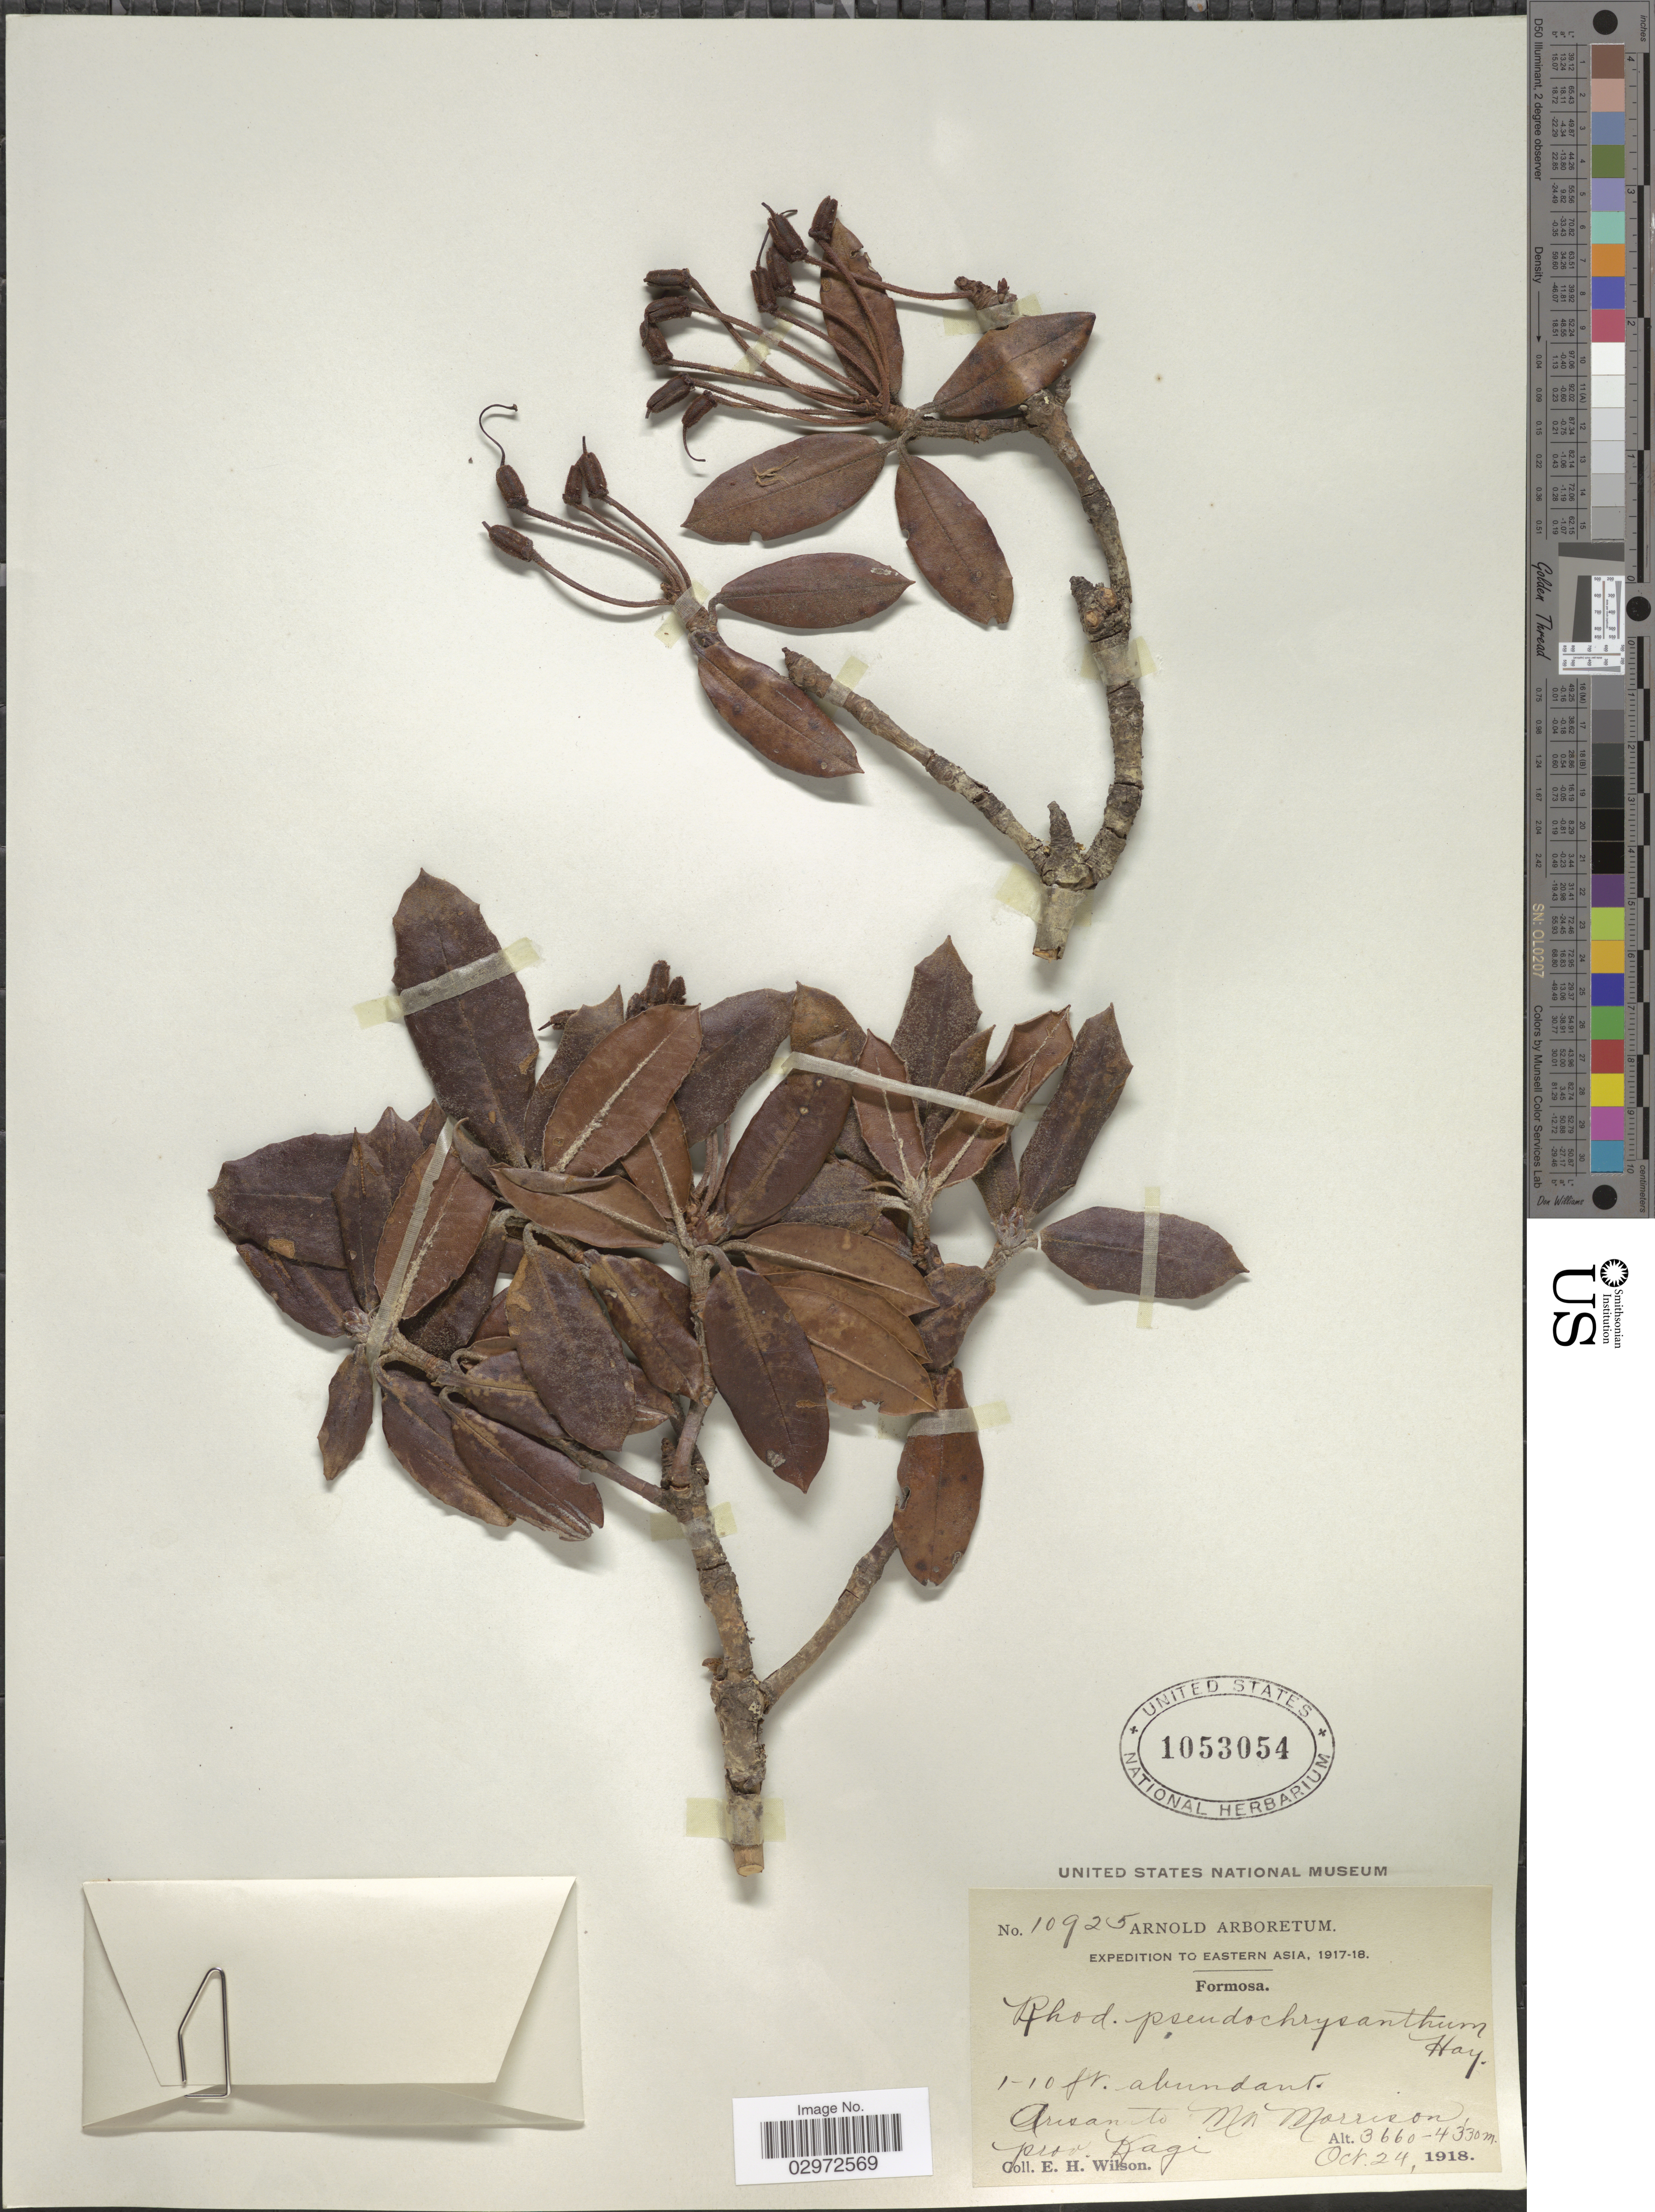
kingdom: Plantae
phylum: Tracheophyta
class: Magnoliopsida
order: Ericales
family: Ericaceae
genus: Rhododendron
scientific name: Rhododendron pseudochrysanthum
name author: Hayata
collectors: E. Wilson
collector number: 10925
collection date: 1918-10-24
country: Taiwan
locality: Eastern Asia, Formosa, Arisan to Mn Morrison, Prov. Kagi.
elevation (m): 3660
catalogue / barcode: US 1053054